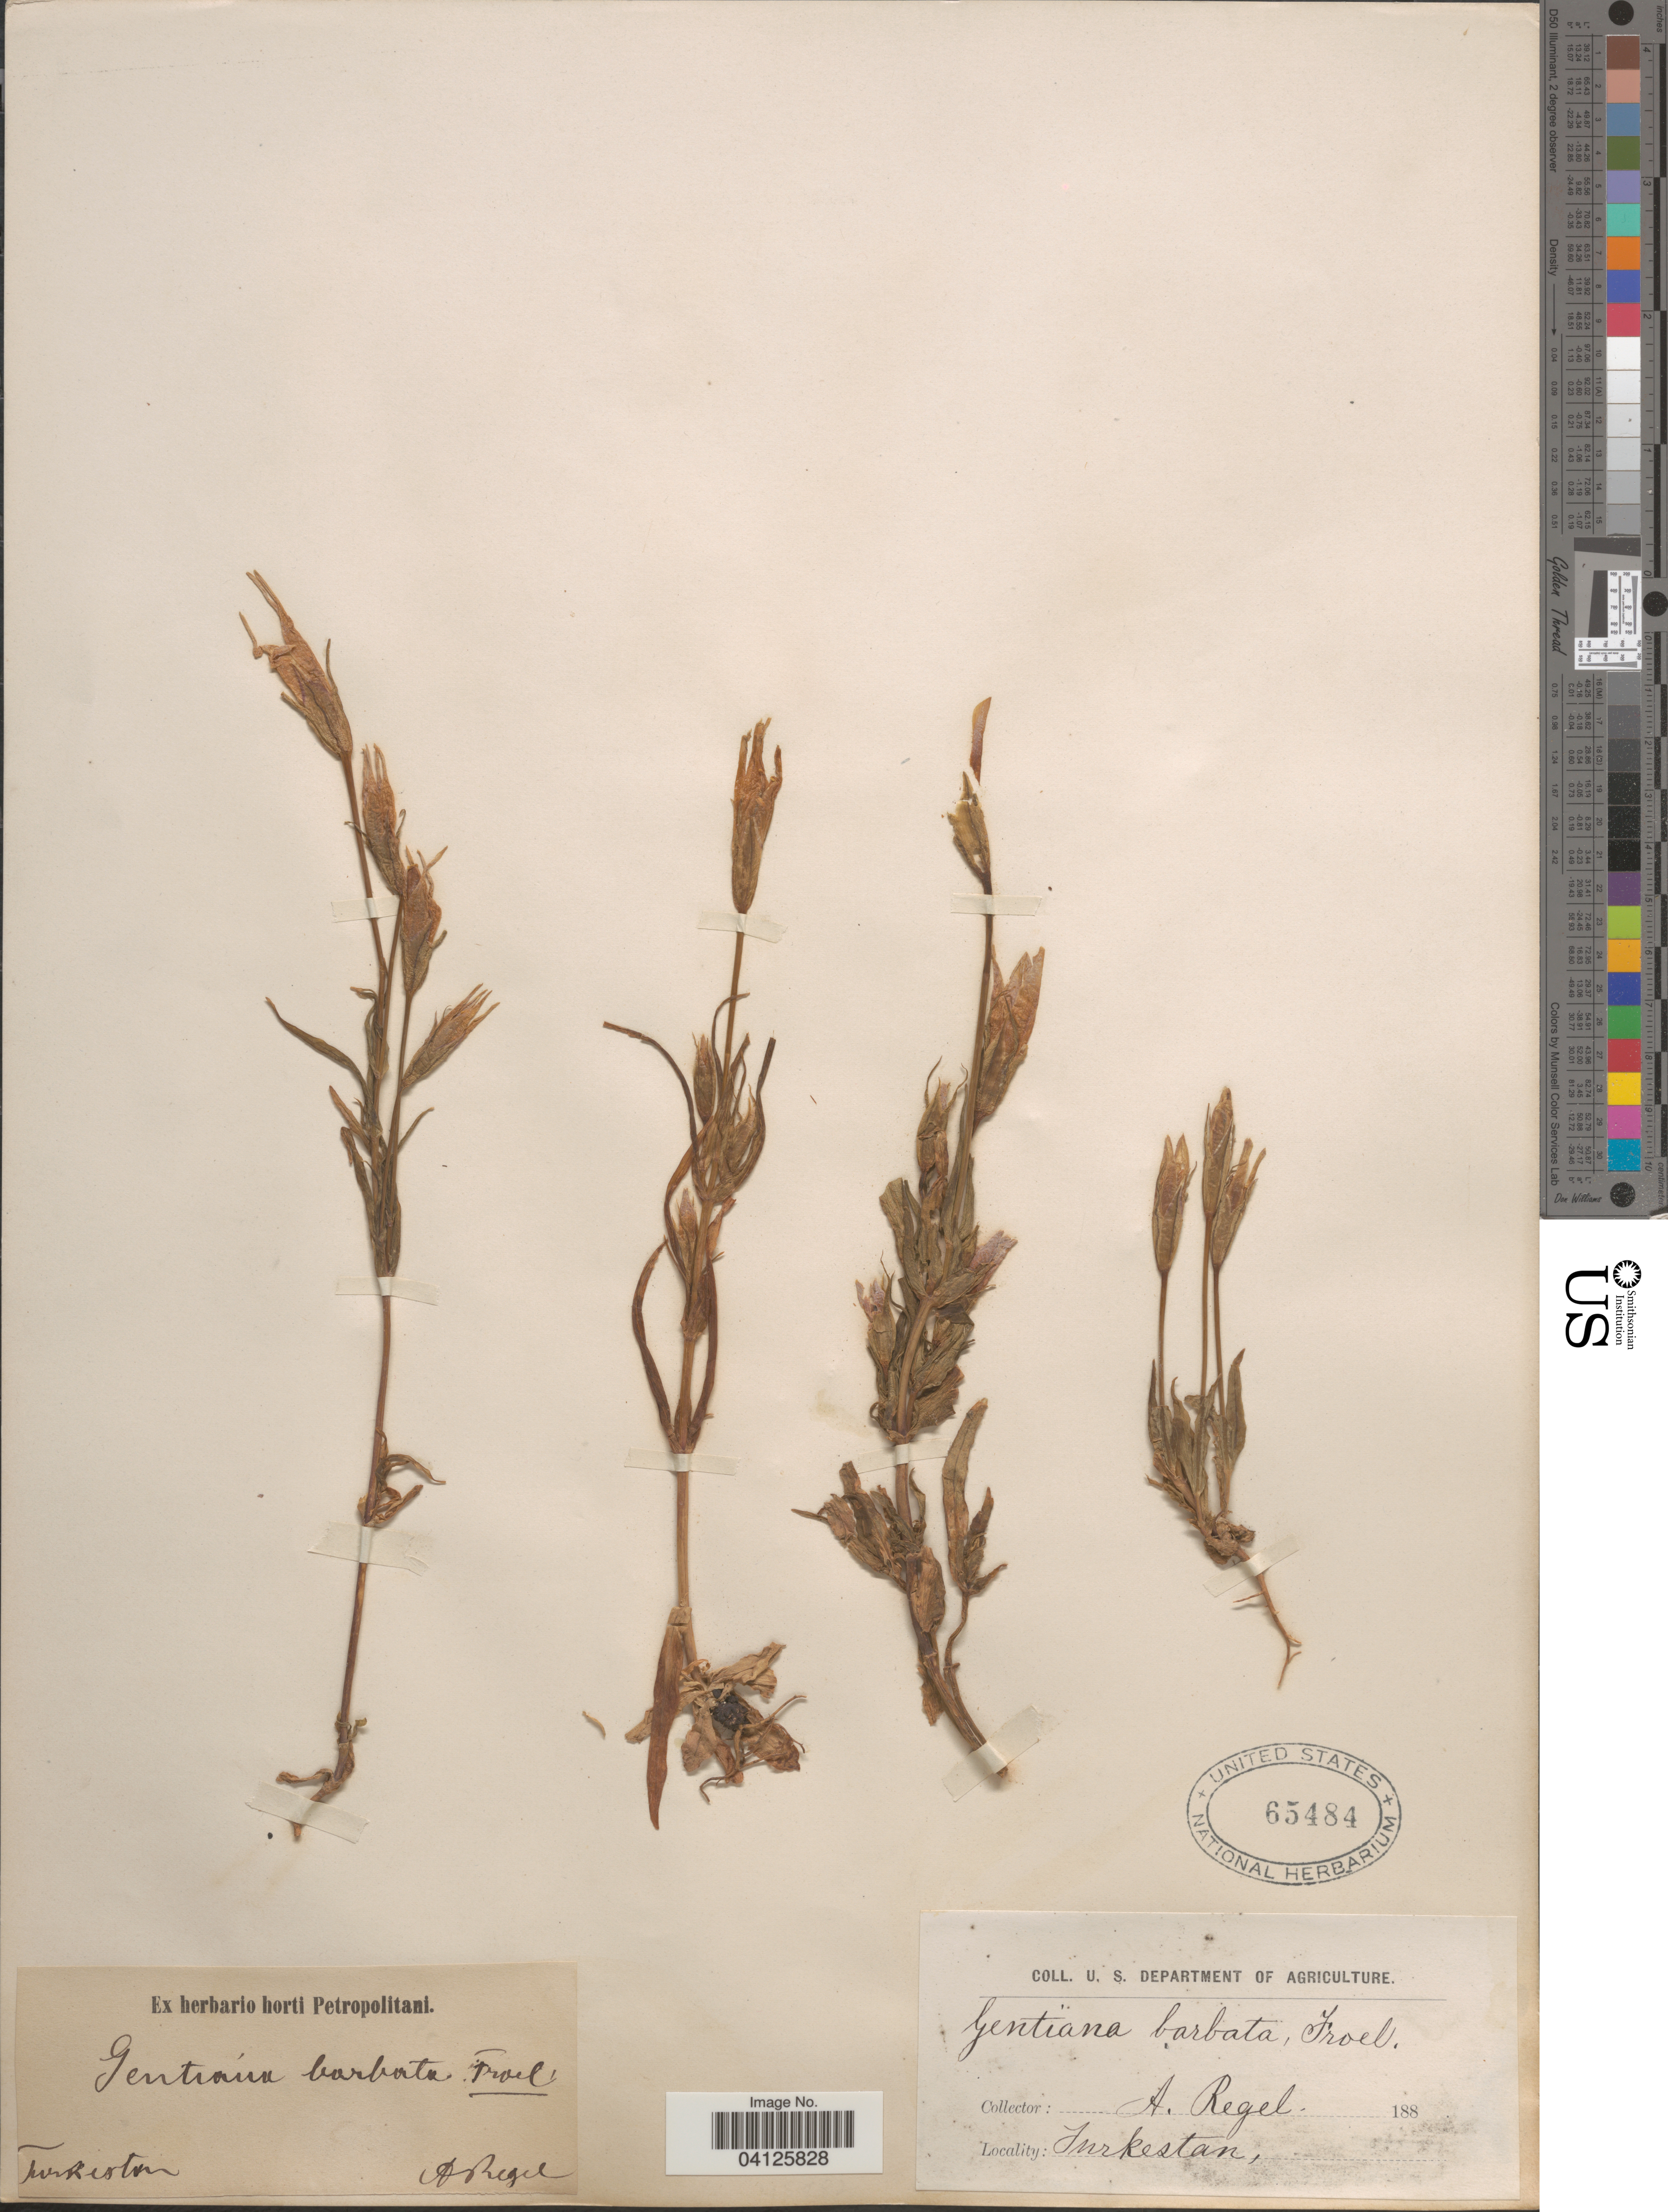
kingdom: Plantae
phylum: Tracheophyta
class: Magnoliopsida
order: Gentianales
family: Gentianaceae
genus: Gentiana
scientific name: Gentiana barbata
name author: Froel.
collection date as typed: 188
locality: Turkestan.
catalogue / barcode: US 65484